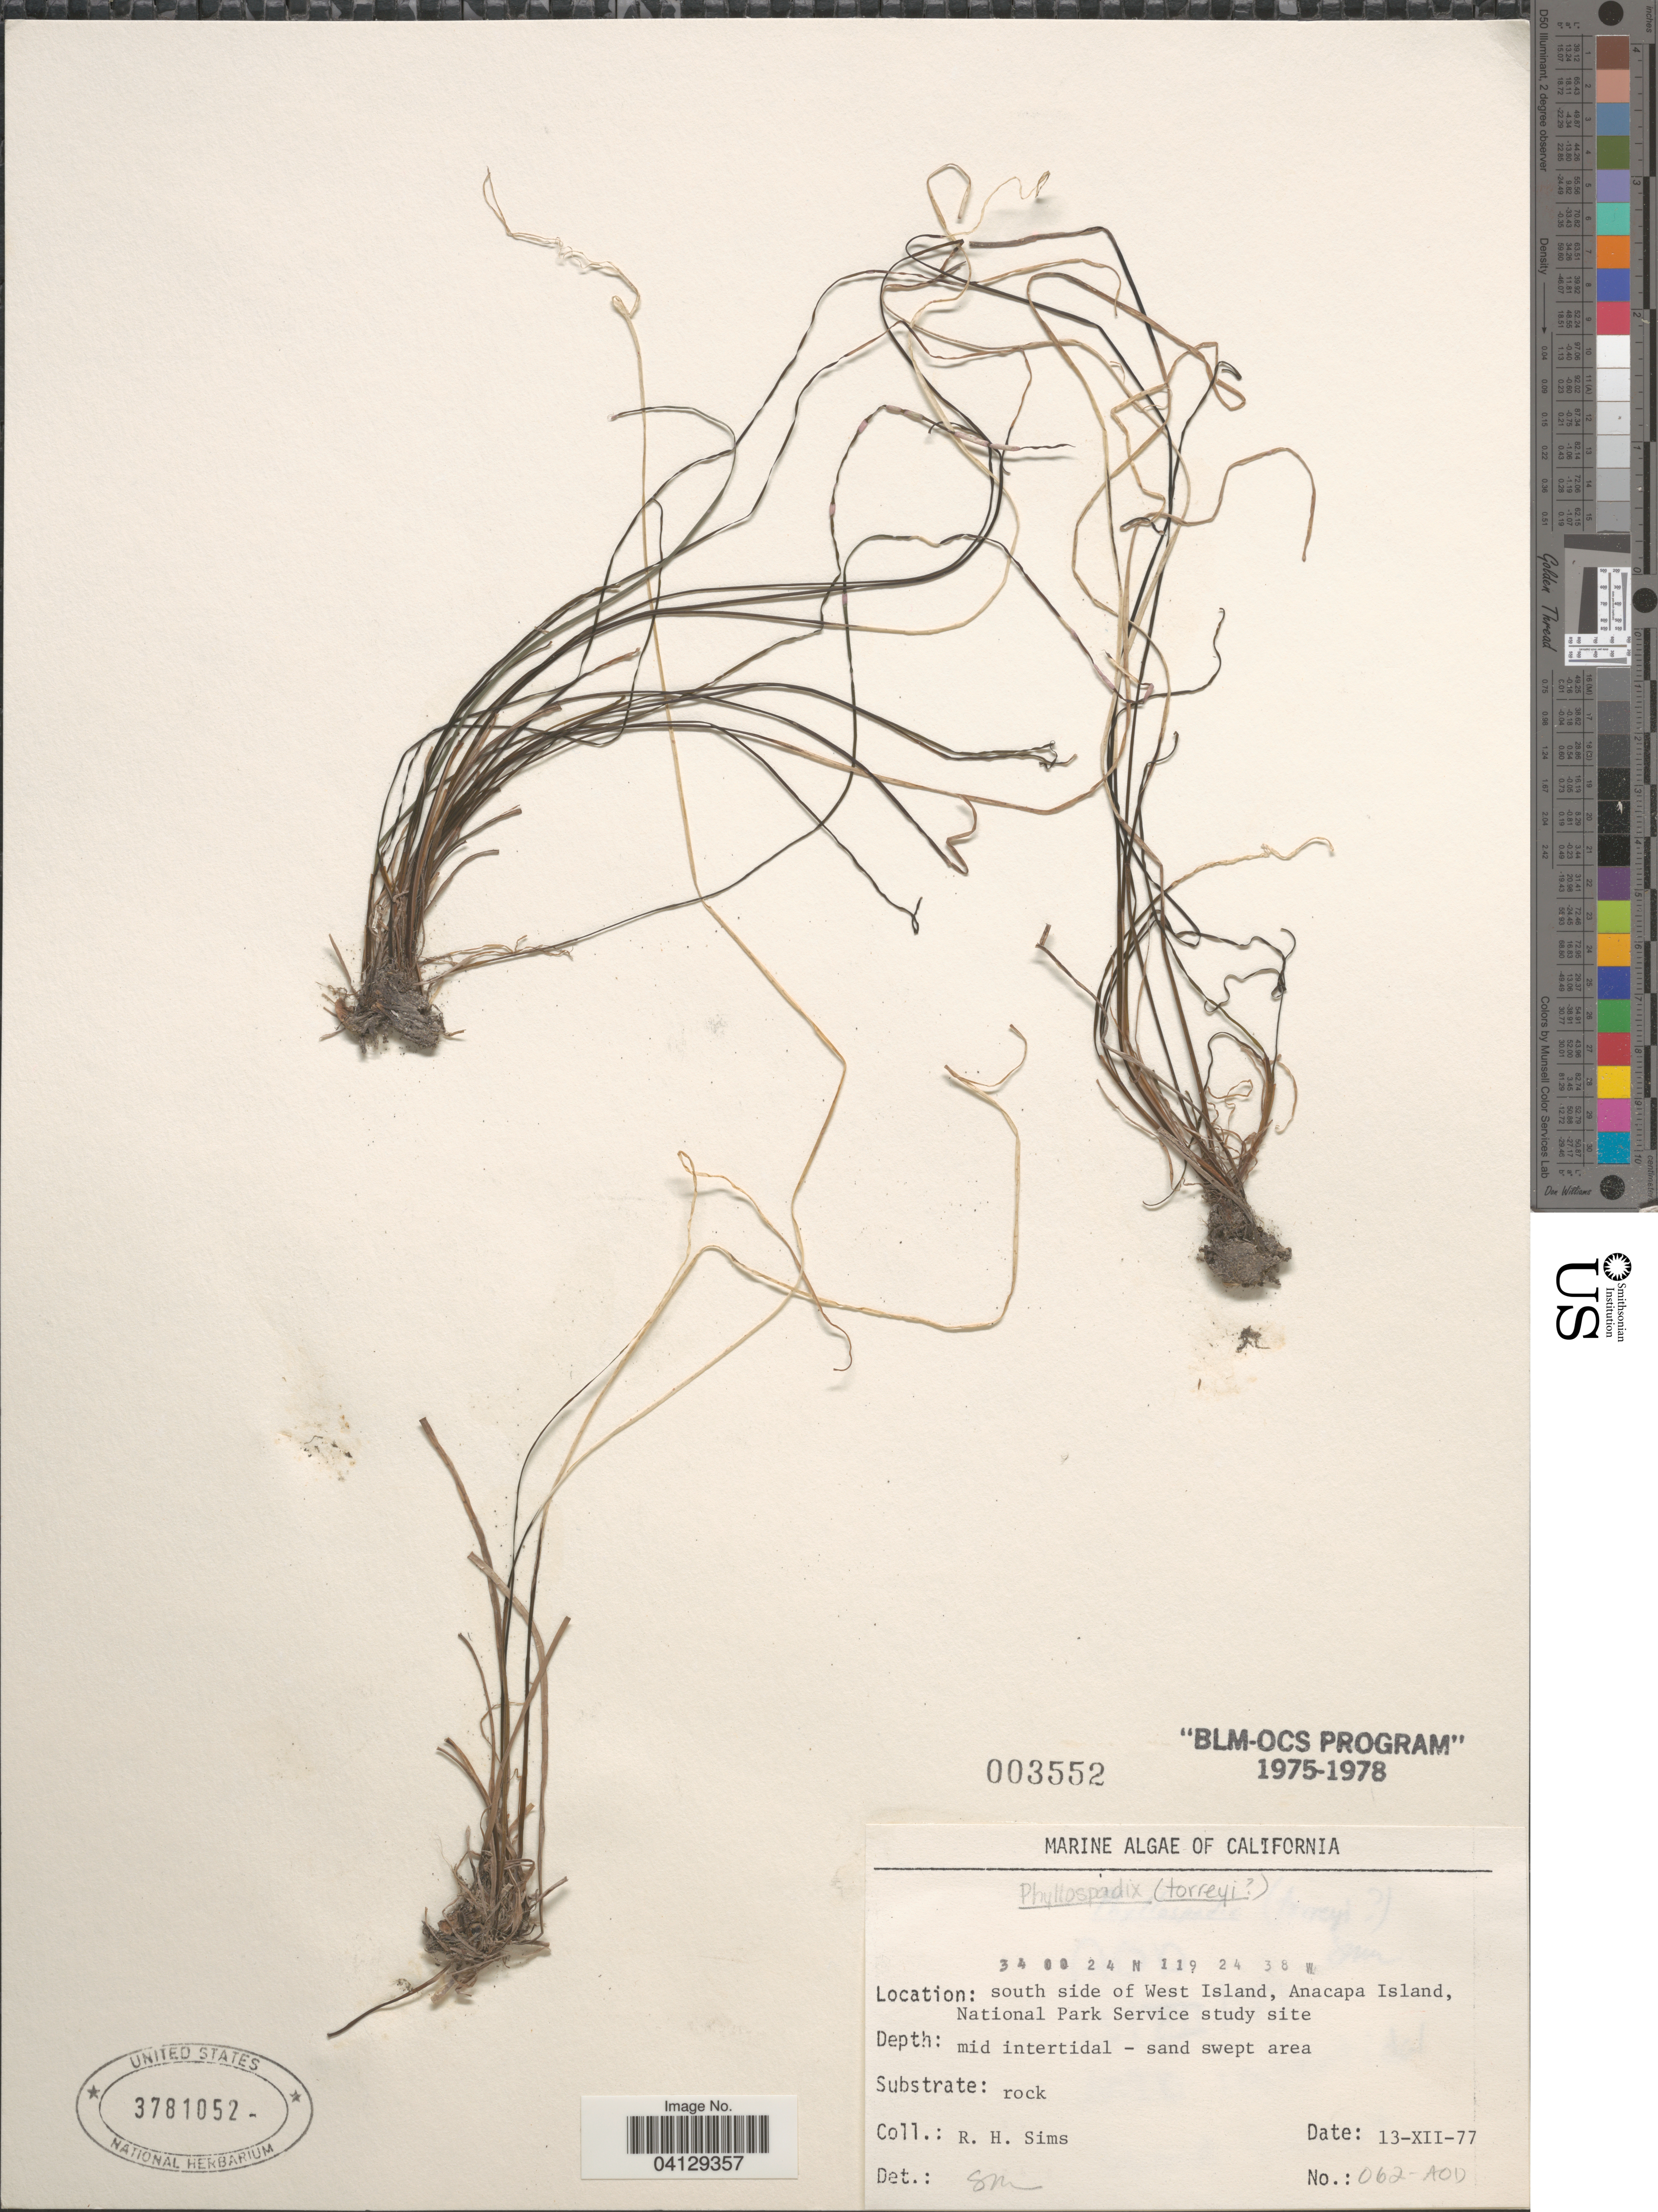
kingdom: Plantae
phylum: Tracheophyta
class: Liliopsida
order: Alismatales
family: Zosteraceae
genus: Phyllospadix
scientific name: Phyllospadix torreyi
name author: S. Watson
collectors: R. H. Sims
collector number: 062-AOD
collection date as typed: Transcribed d/m/y: 13/12/77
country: United States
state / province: California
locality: South side of West Island, Anacapa Island, National Park Service study site.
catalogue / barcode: US 3781052